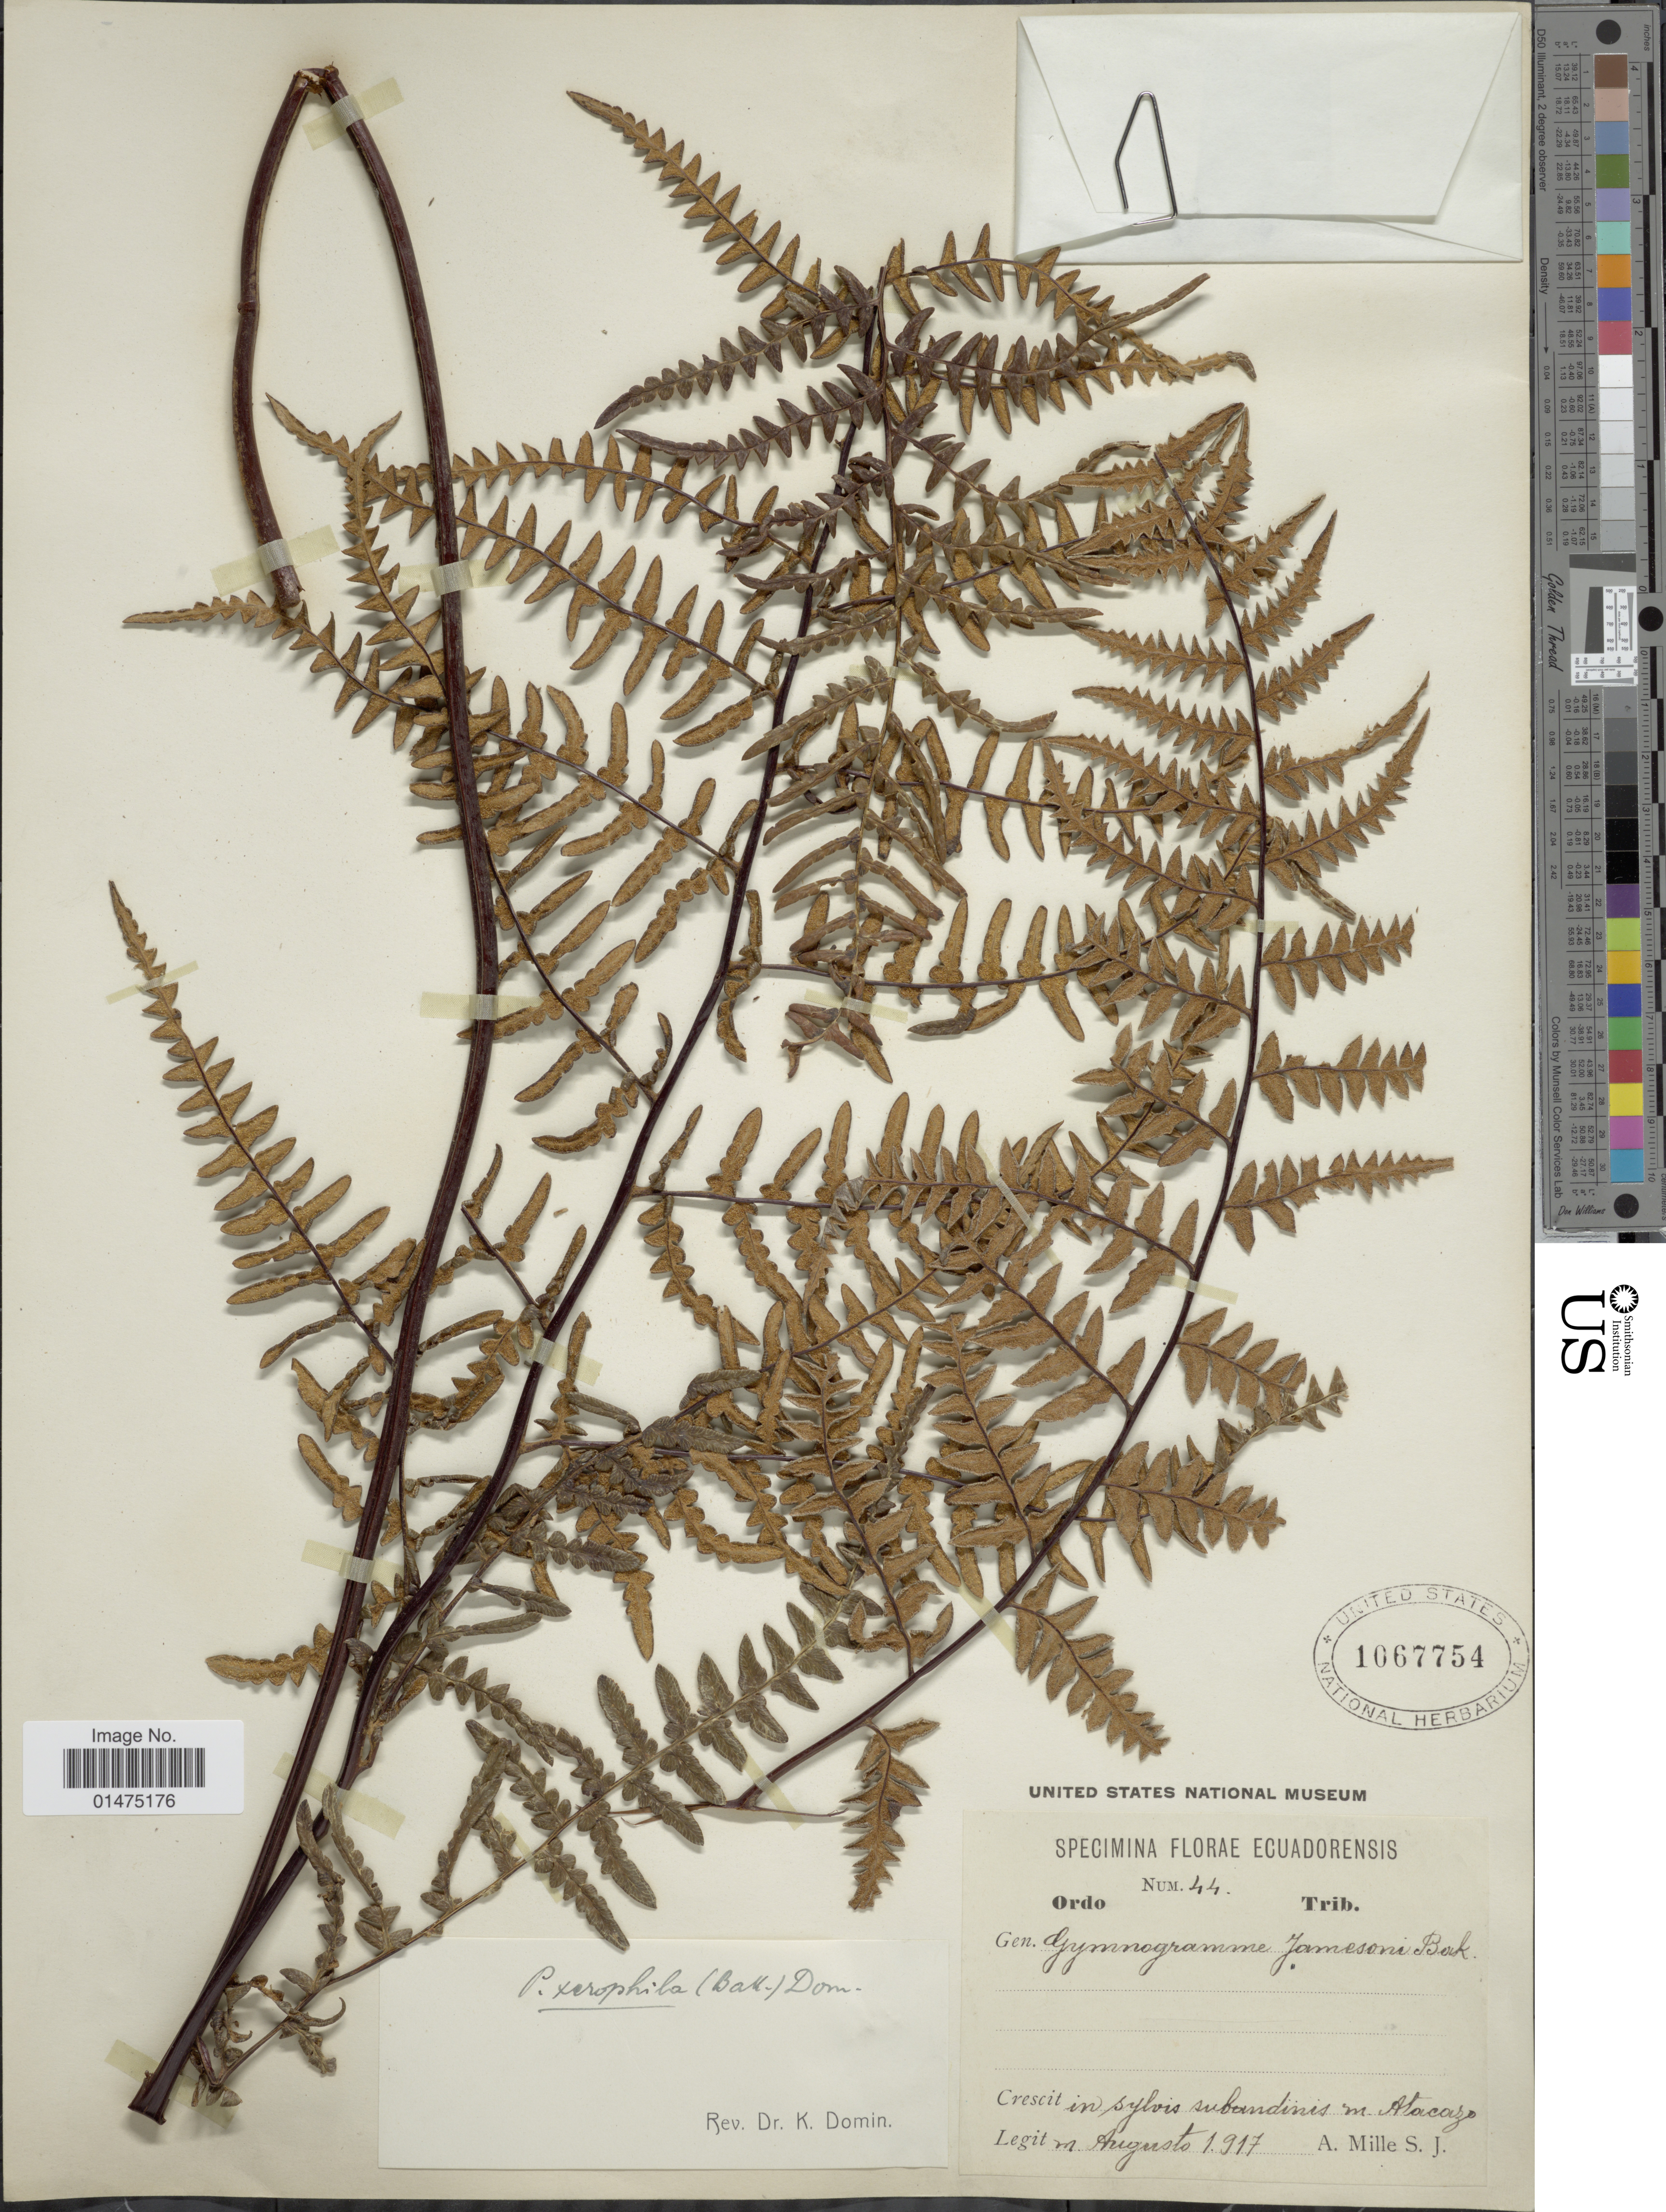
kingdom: Plantae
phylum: Tracheophyta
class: Polypodiopsida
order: Polypodiales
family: Pteridaceae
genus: Pityrogramma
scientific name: Pityrogramma tartarea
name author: (Cav.) Maxon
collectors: A. Mille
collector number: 44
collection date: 1917-08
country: Ecuador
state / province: Pichincha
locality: In sylvis, subandinis in Atacazo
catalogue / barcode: US 1067754